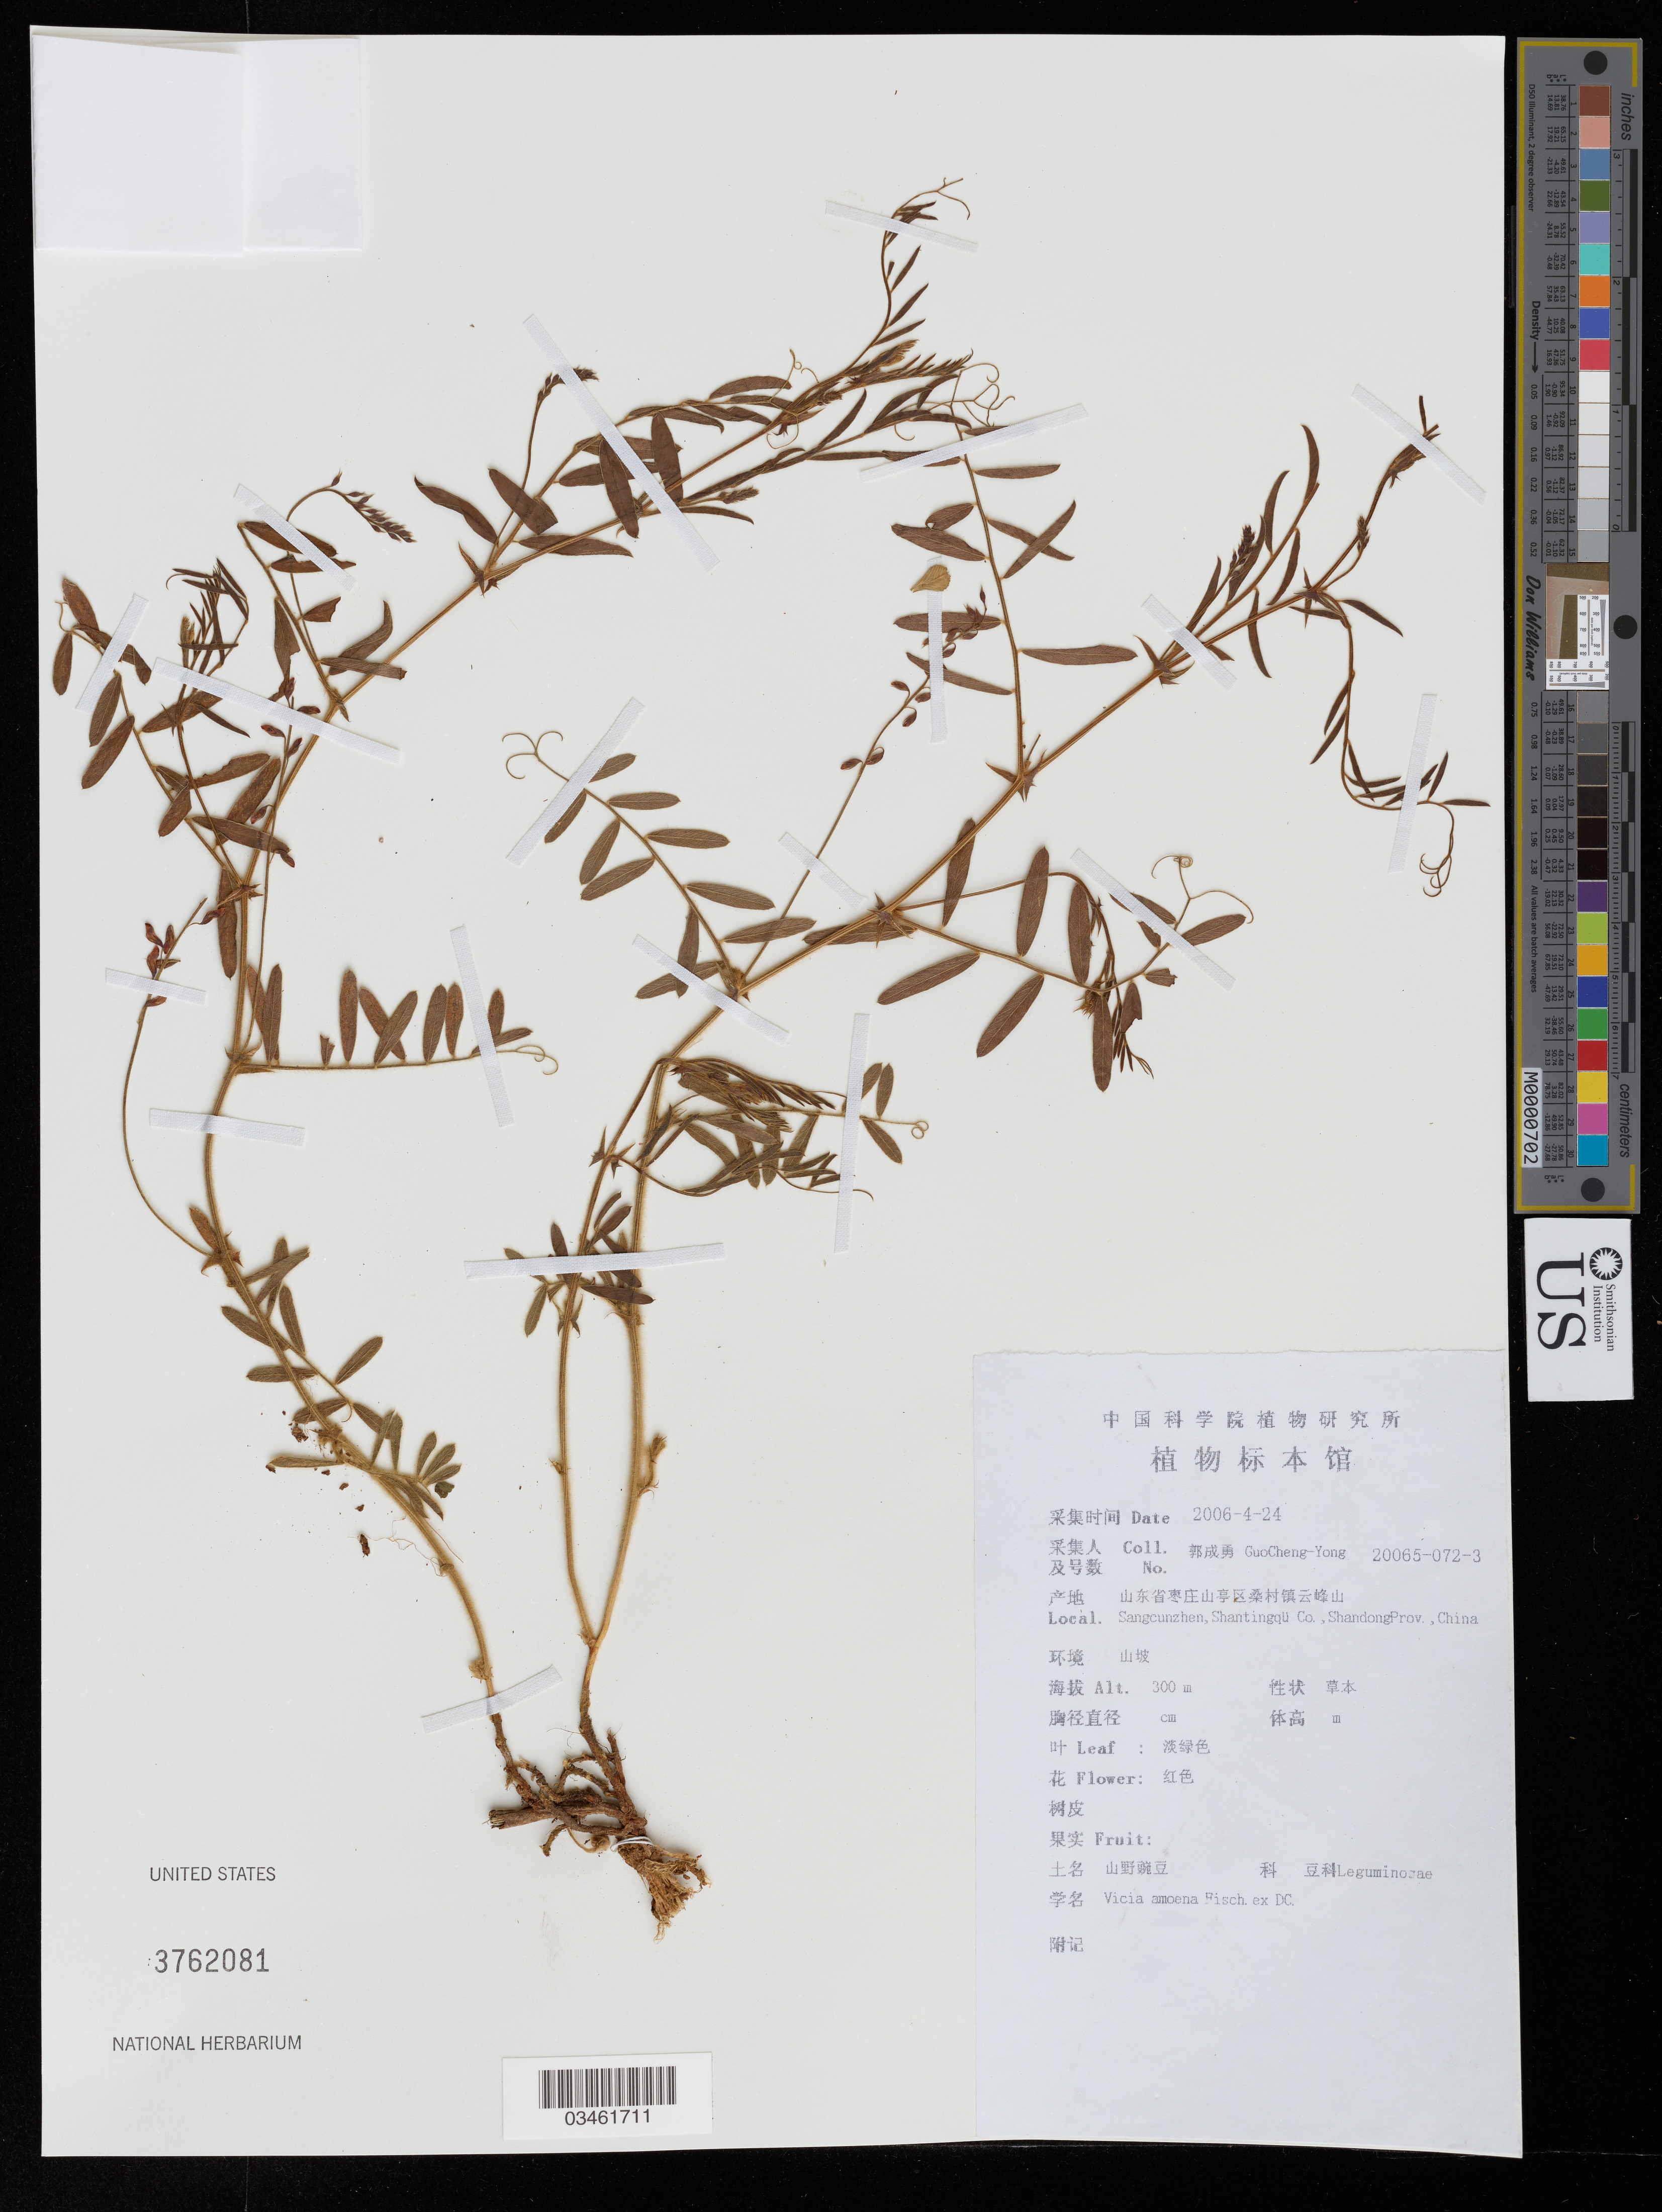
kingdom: Plantae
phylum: Tracheophyta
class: Magnoliopsida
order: Fabales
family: Fabaceae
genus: Vicia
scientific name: Vicia amoena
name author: Fisch. ex Ser.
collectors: Guo cheng-yong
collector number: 20065-072-3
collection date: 2006-04-24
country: China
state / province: Shandong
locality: Sangcunzhan, Shantingqü Co.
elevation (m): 300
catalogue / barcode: US 3762081